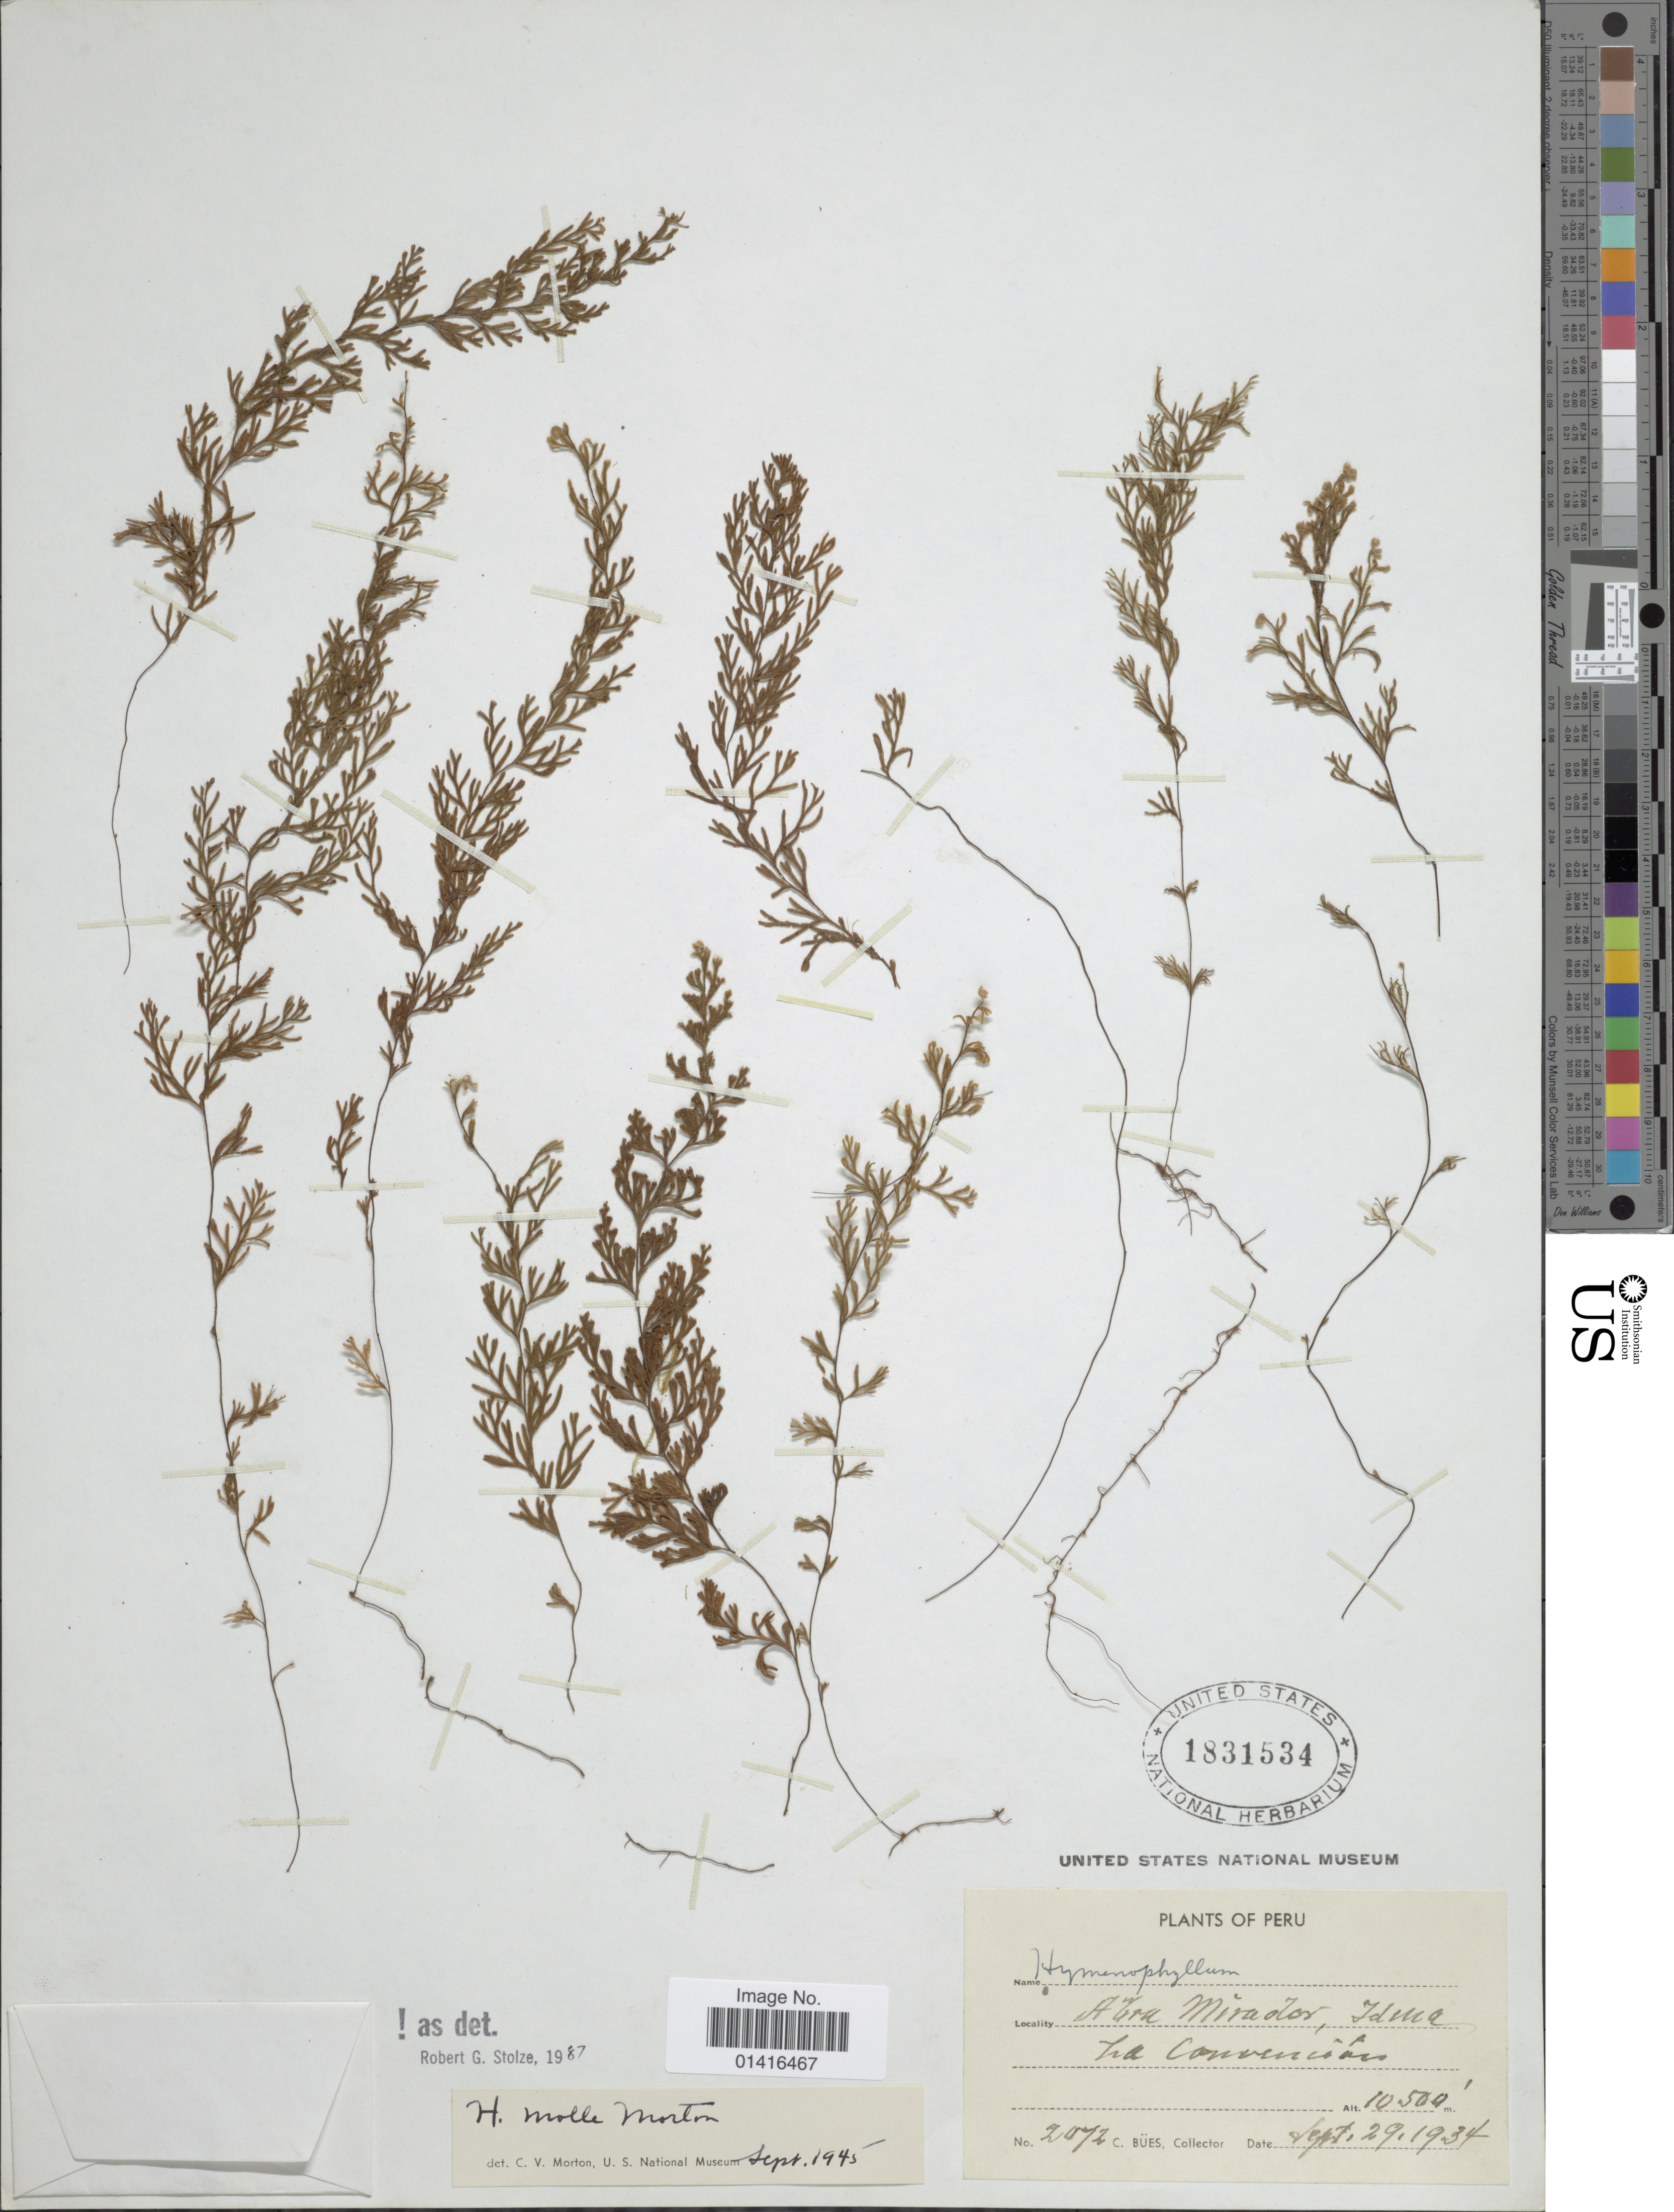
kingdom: Plantae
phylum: Tracheophyta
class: Polypodiopsida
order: Hymenophyllales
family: Hymenophyllaceae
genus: Hymenophyllum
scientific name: Hymenophyllum molle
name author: C.V. Morton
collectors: C. Bues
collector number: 2072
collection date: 1934-09-29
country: Peru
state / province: Cusco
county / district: La Convención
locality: Abra Mirador, Idma, La Convencion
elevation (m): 3200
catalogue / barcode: US 1831534